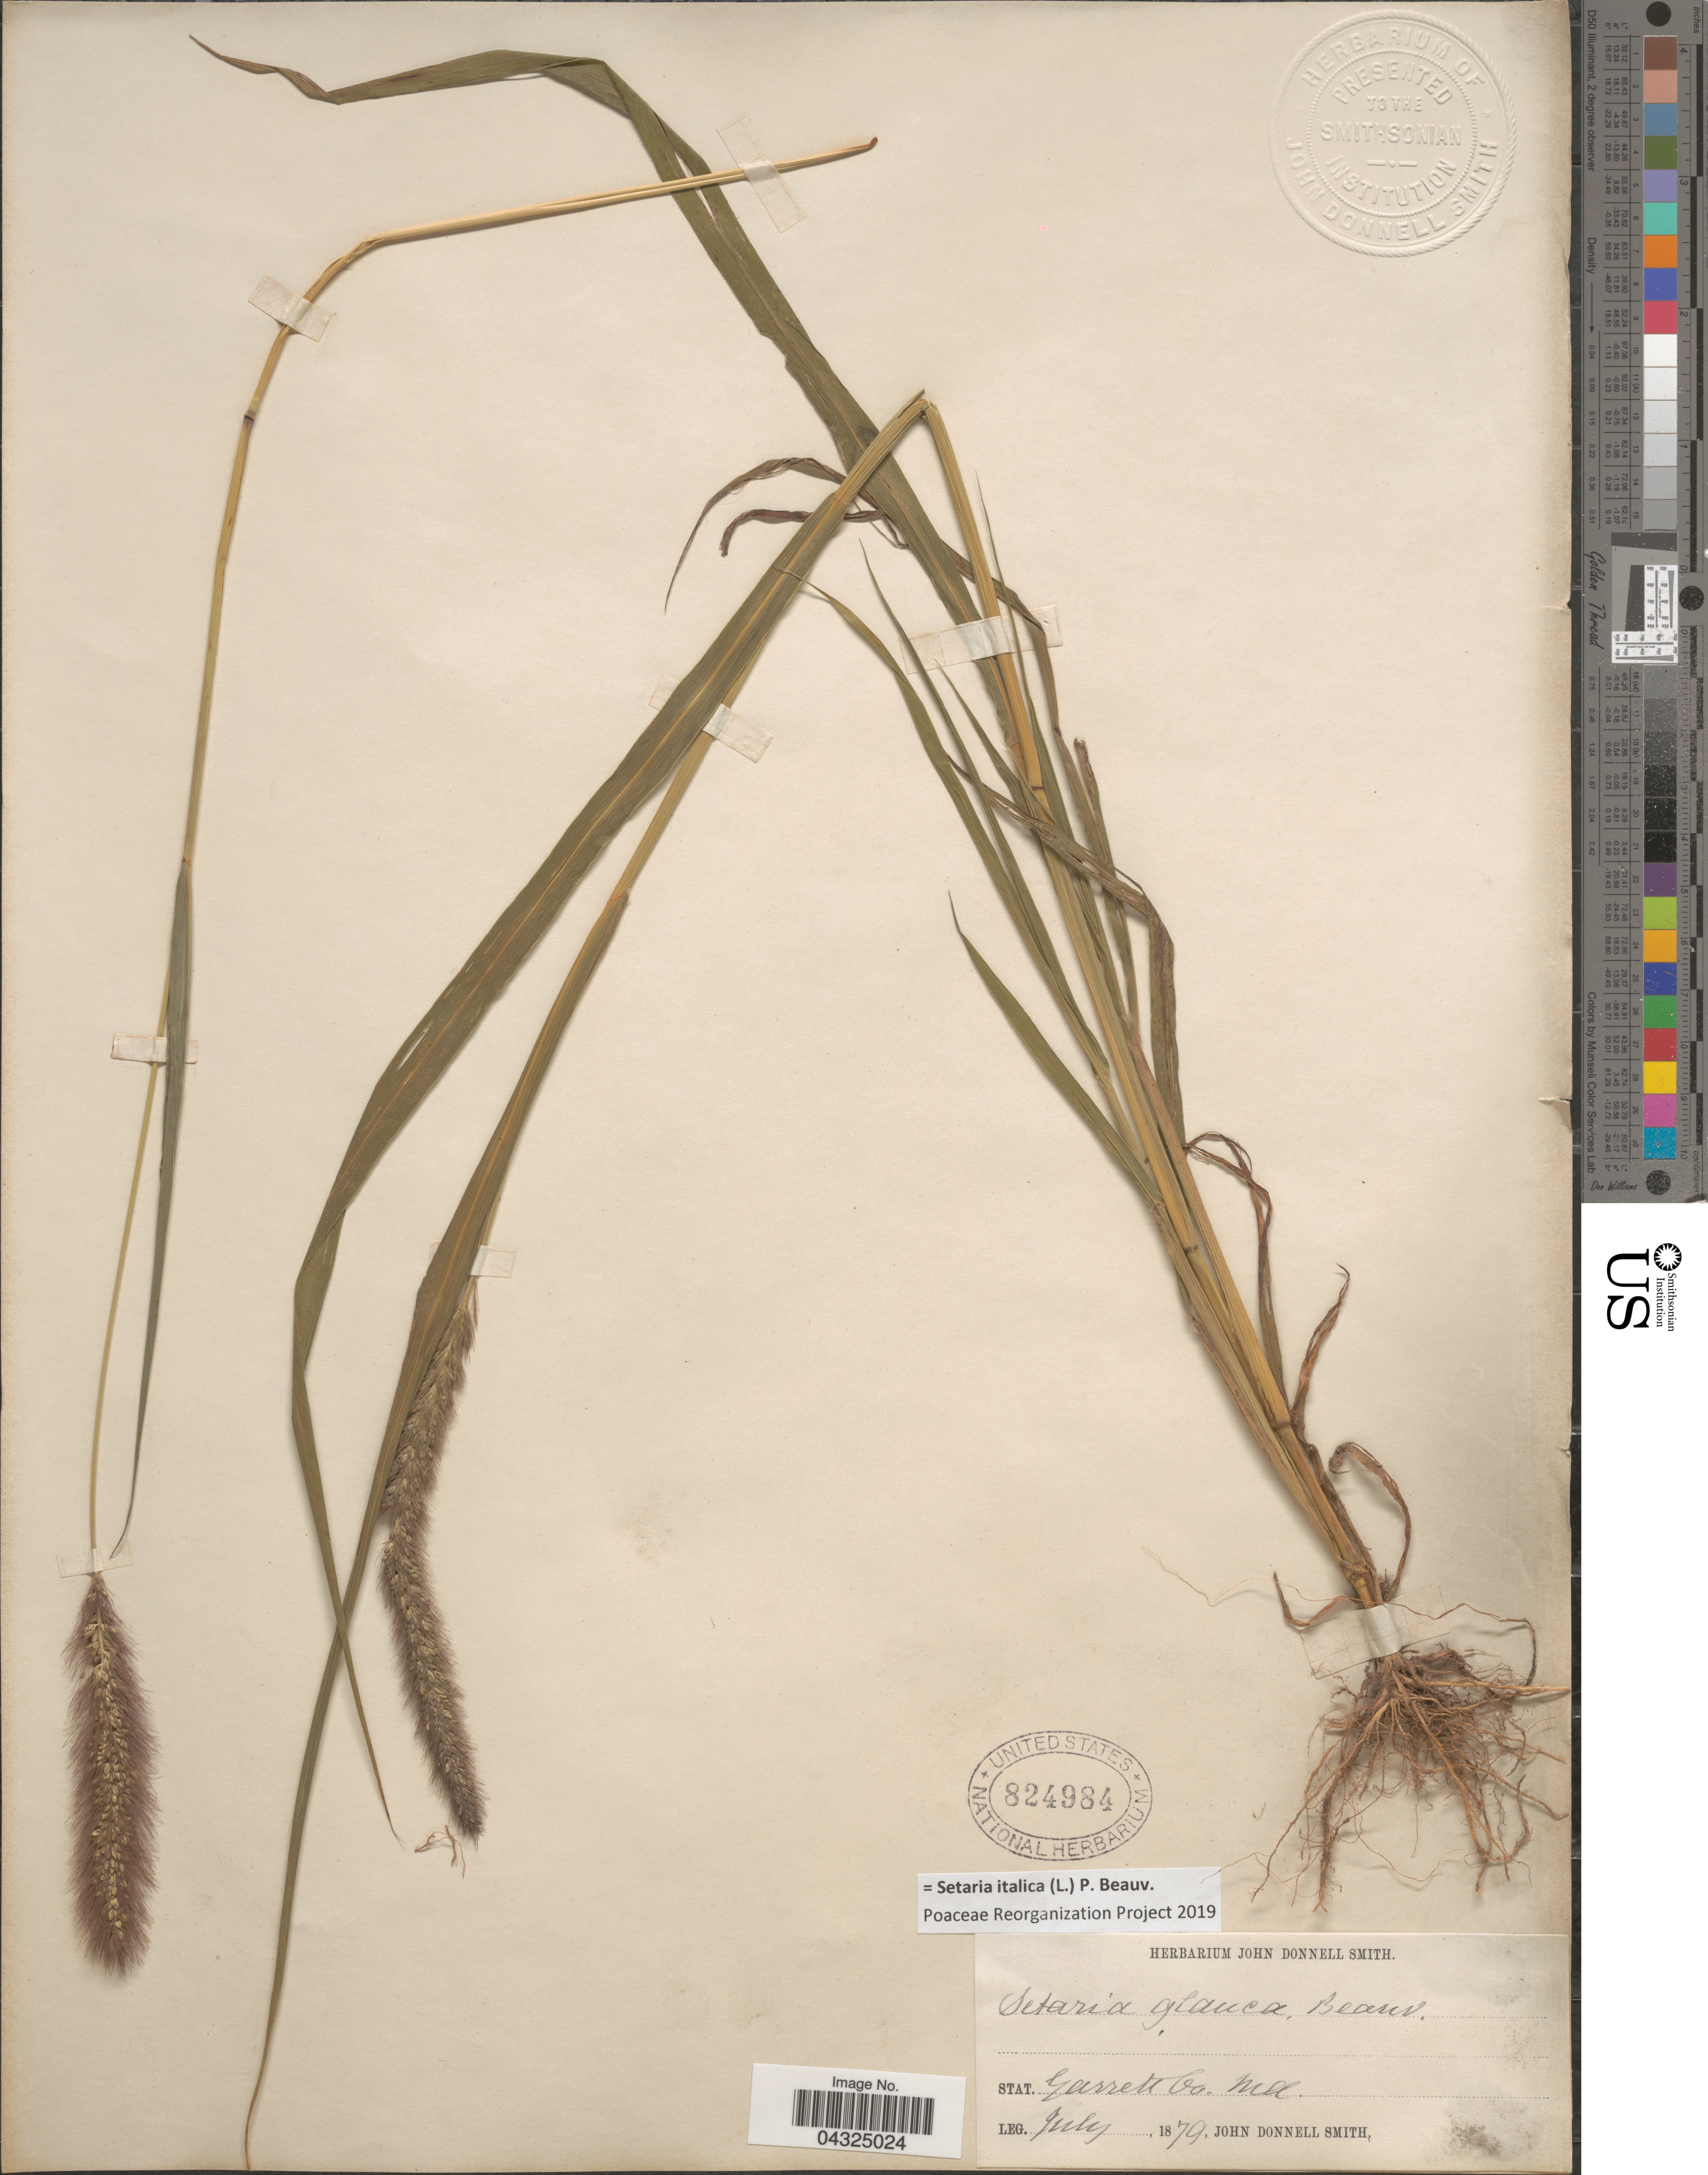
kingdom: Plantae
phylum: Tracheophyta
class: Liliopsida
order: Poales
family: Poaceae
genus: Setaria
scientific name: Setaria italica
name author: (L.) P. Beauv.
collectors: J. Donnell Smith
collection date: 1879-07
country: United States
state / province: Maryland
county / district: Garrett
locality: Garrett Co.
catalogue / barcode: US 824984